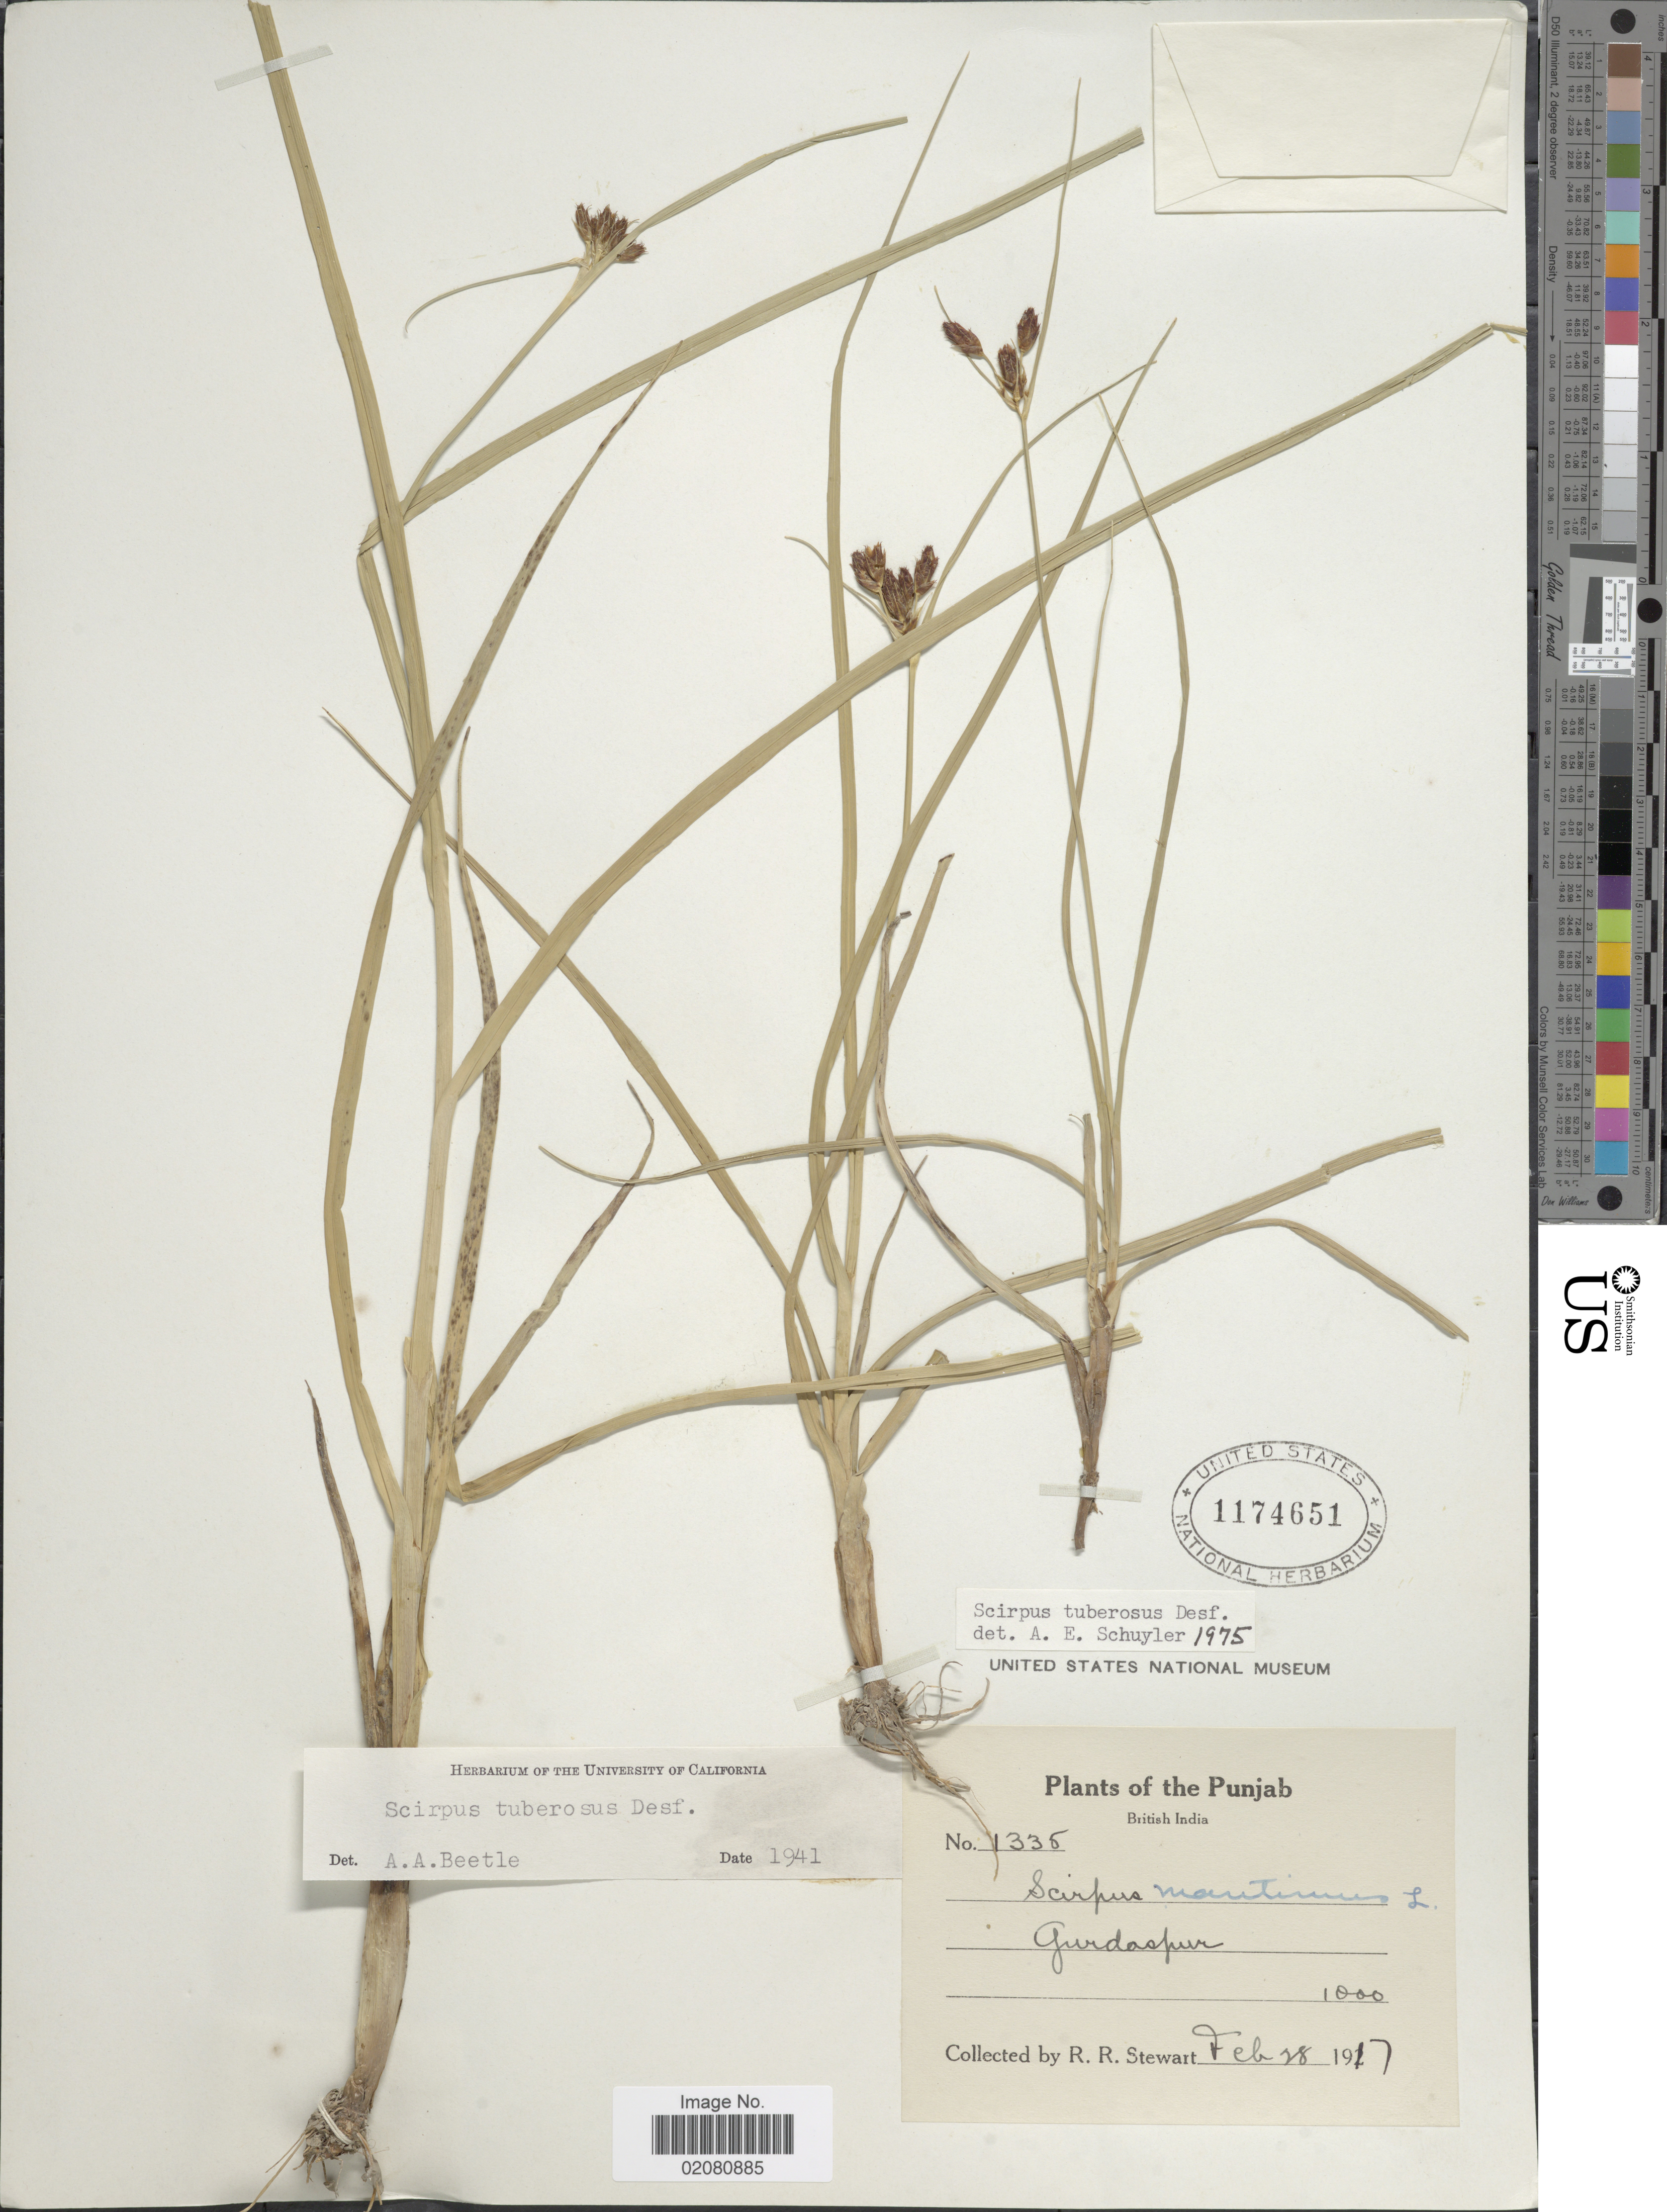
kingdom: Plantae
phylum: Tracheophyta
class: Liliopsida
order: Poales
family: Cyperaceae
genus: Bolboschoenus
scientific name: Bolboschoenus glaucus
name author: (Lam.) S.G. Sm.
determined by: Strong, Mark T., (BOT), Smithsonian Institution - National Museum of Natural History (UNITED STATES)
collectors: R. R. Stewart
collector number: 1335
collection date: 1917-02-28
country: India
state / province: Punjab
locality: British India. Gurdaspur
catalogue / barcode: US 1174651